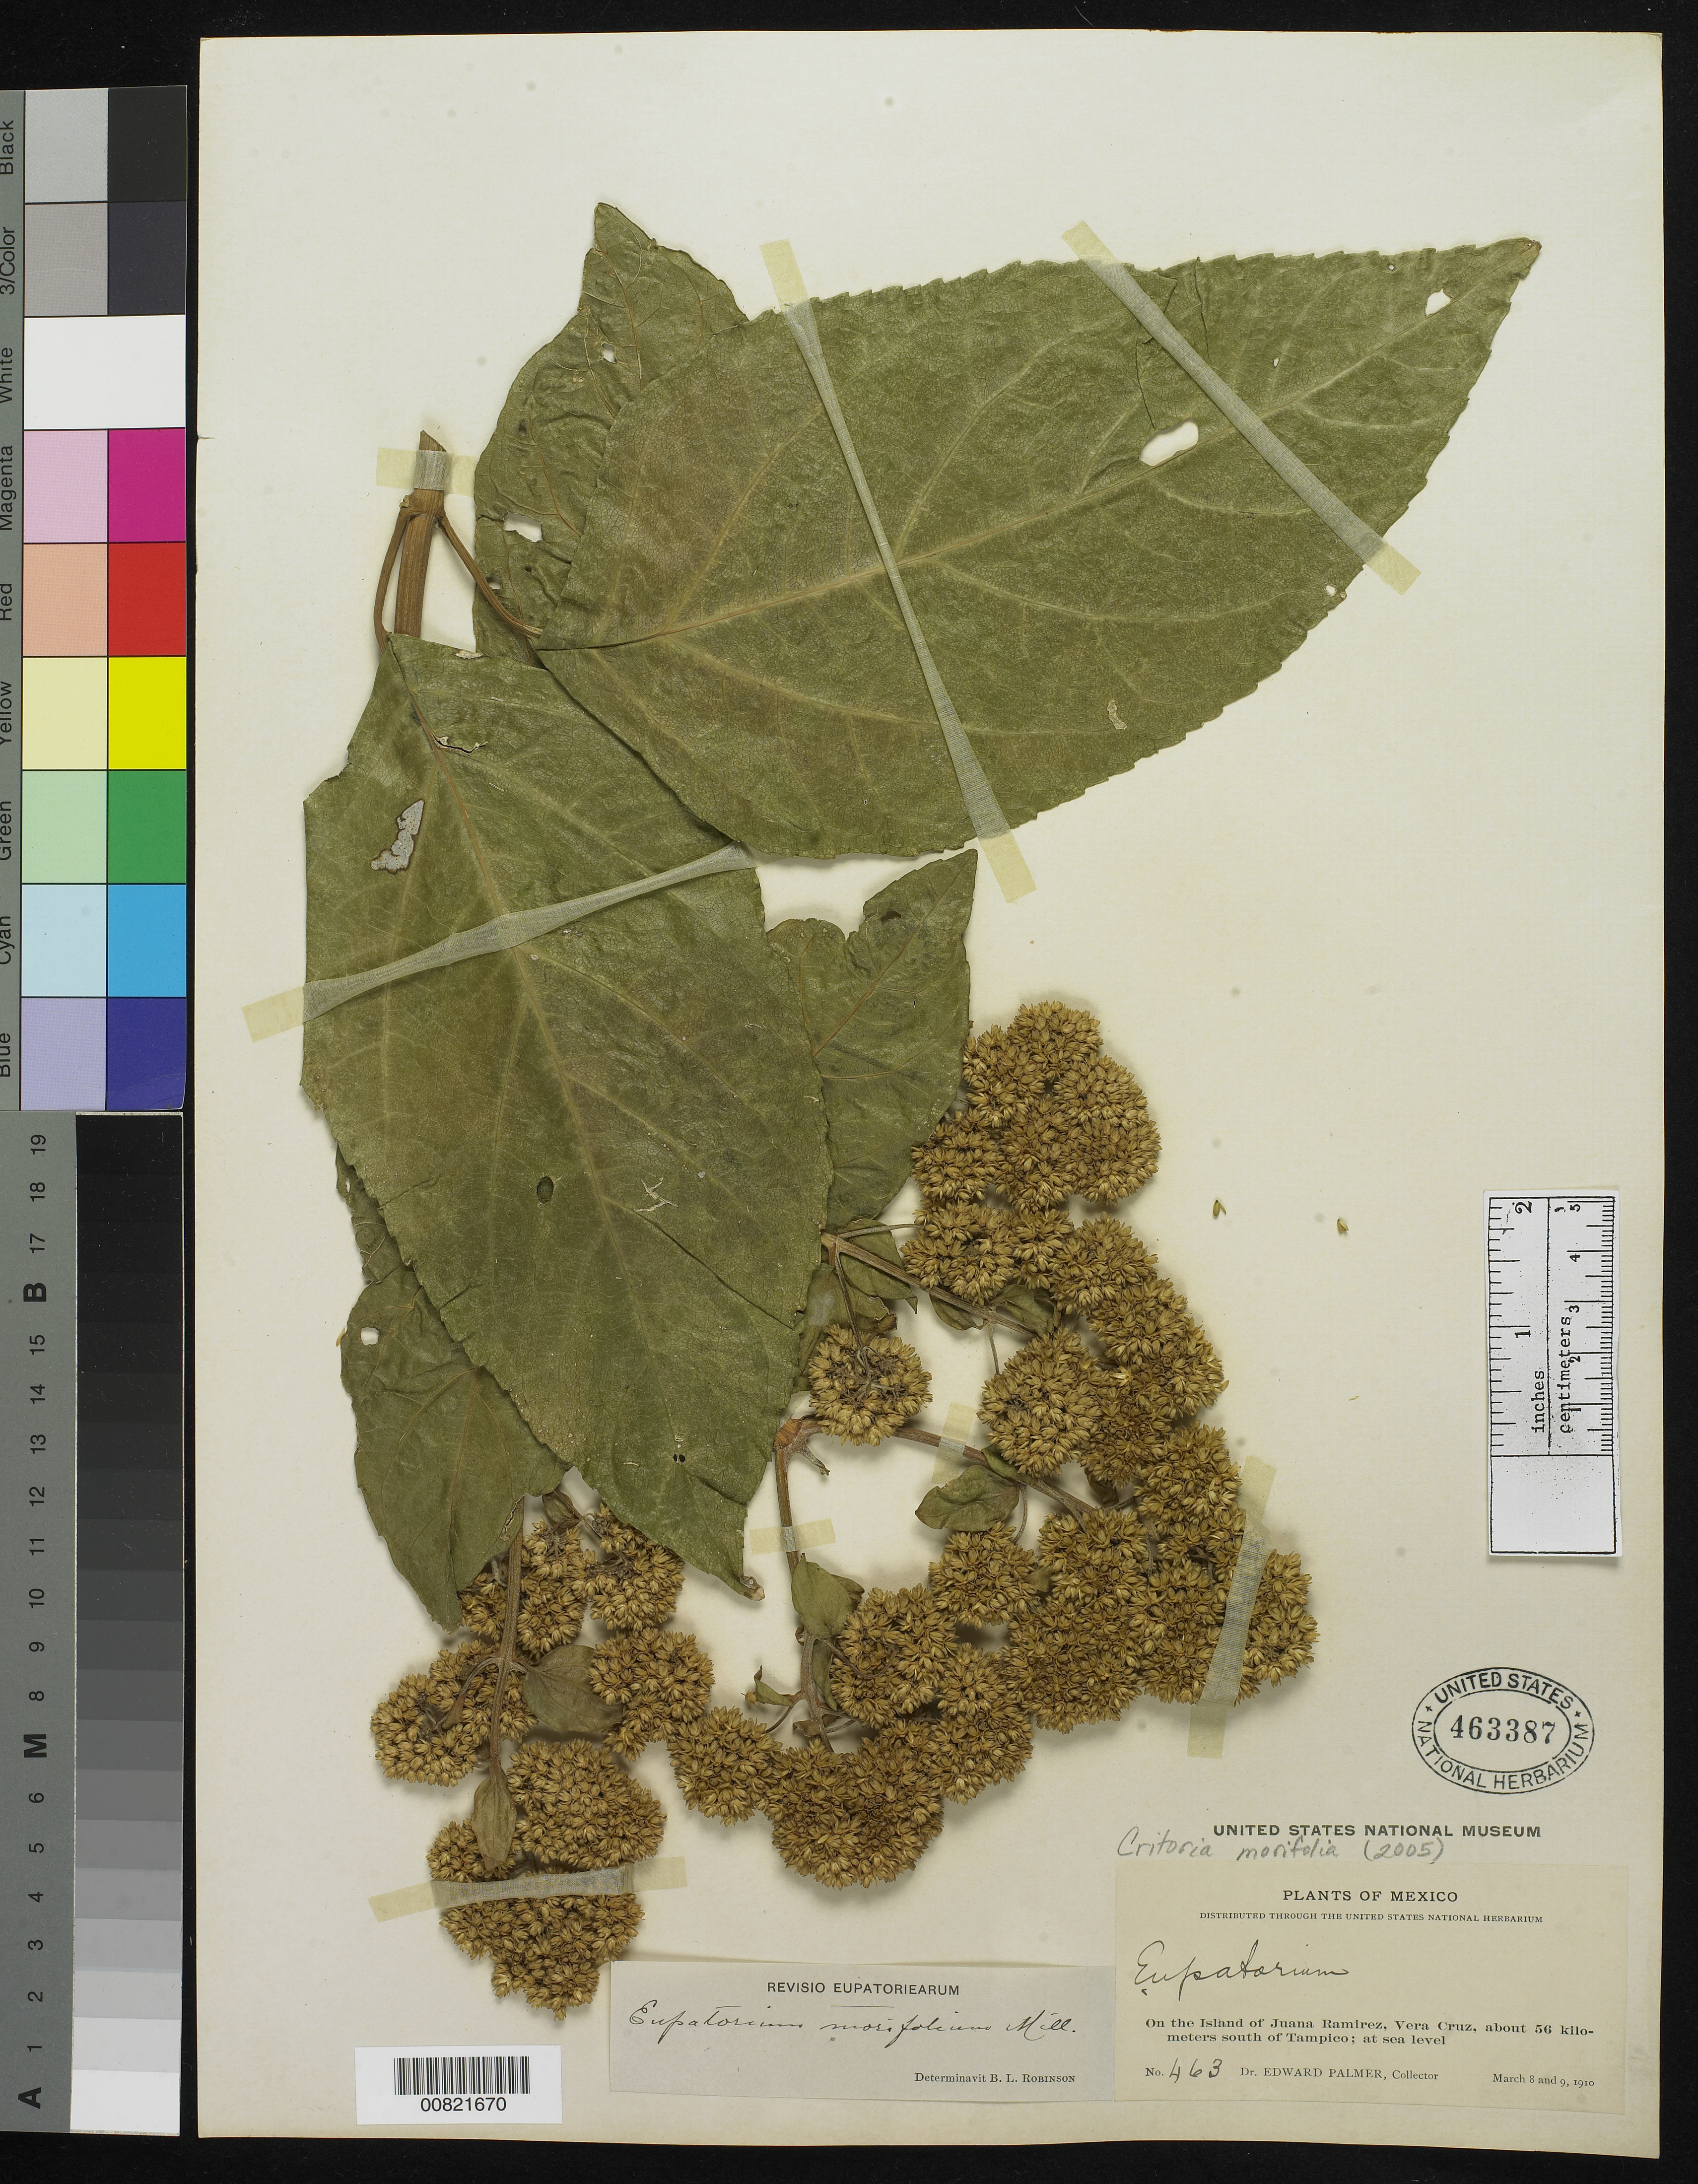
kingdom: Plantae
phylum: Tracheophyta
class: Magnoliopsida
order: Asterales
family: Asteraceae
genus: Critonia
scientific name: Critonia morifolia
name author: (Mill.) R.M. King & H. Rob.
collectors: E. Palmer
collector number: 463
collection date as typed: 08 Mar 1910 to 09 Mar 1910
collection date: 1910-03-08/1910-03-09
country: Mexico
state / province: Veracruz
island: Juana Ramírez I.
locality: On the Island of Juana Ramírez, Veracruz, about 56 kilometers south of Tampico.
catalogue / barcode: US 463387